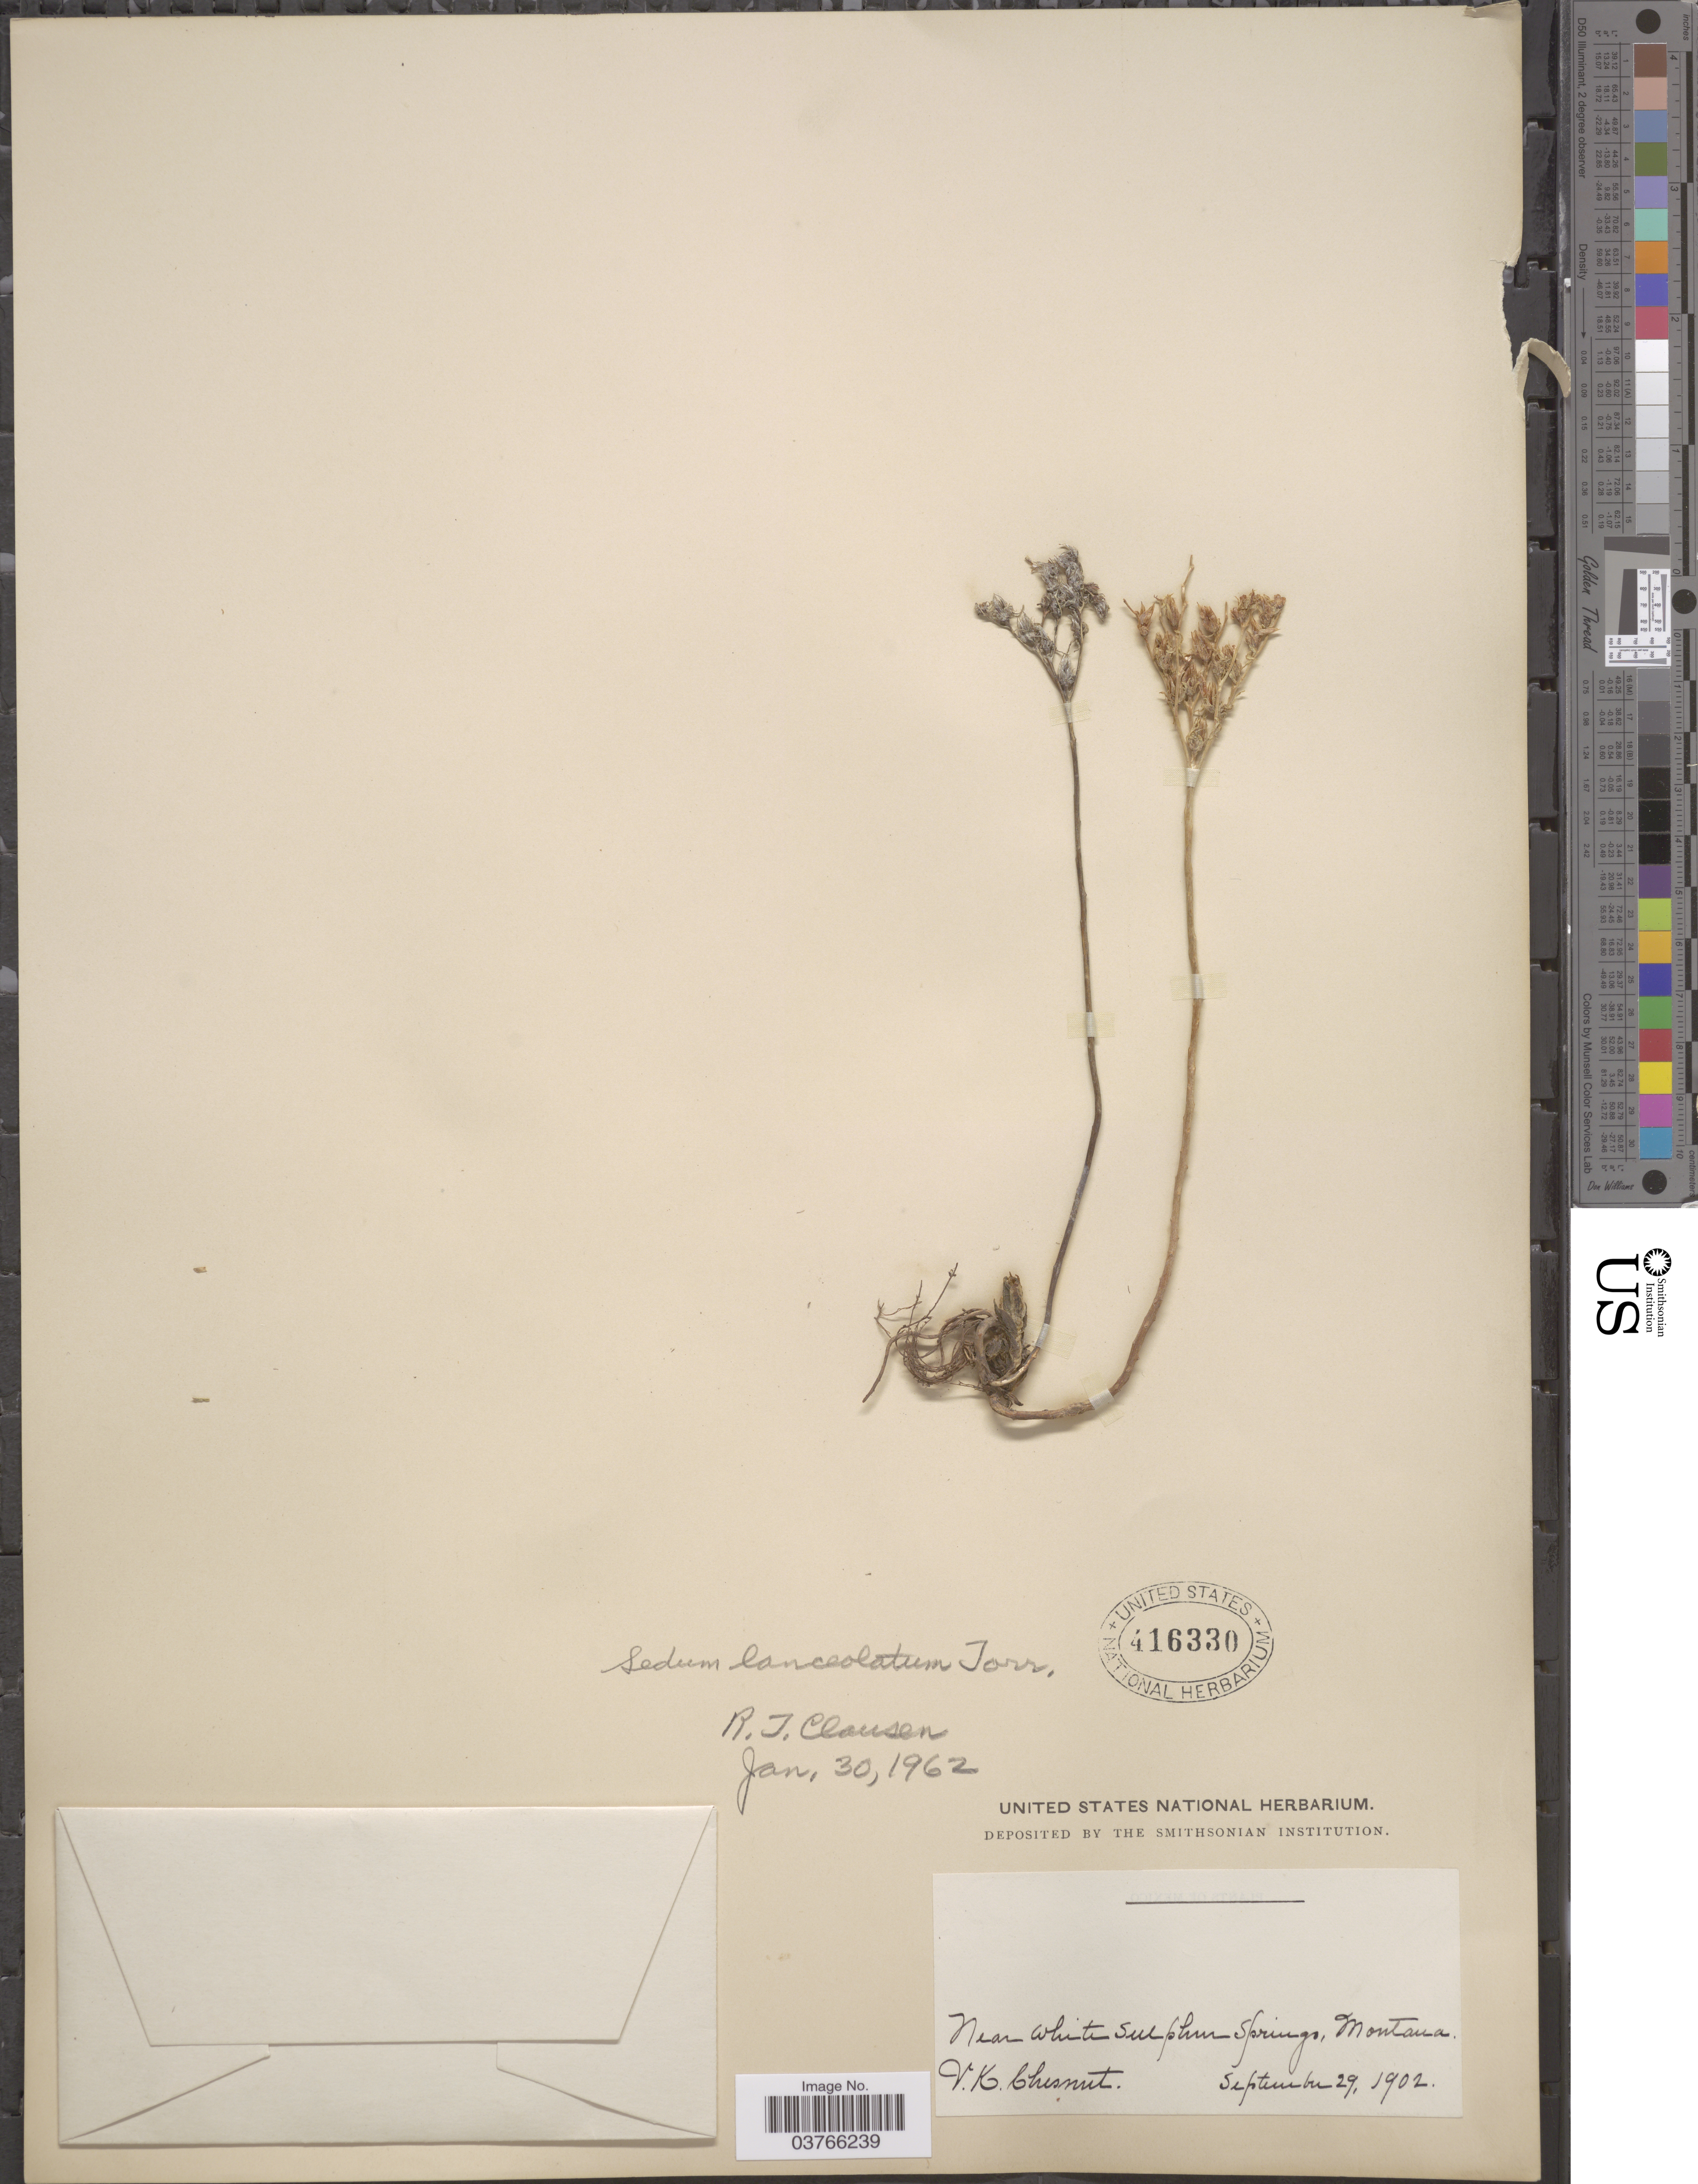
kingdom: Plantae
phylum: Tracheophyta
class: Magnoliopsida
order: Saxifragales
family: Crassulaceae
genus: Sedum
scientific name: Sedum lanceolatum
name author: Torr.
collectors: V. Chesnut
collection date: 1902-09-29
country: United States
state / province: Montana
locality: Near White Sulphur Springs.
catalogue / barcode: US 416330